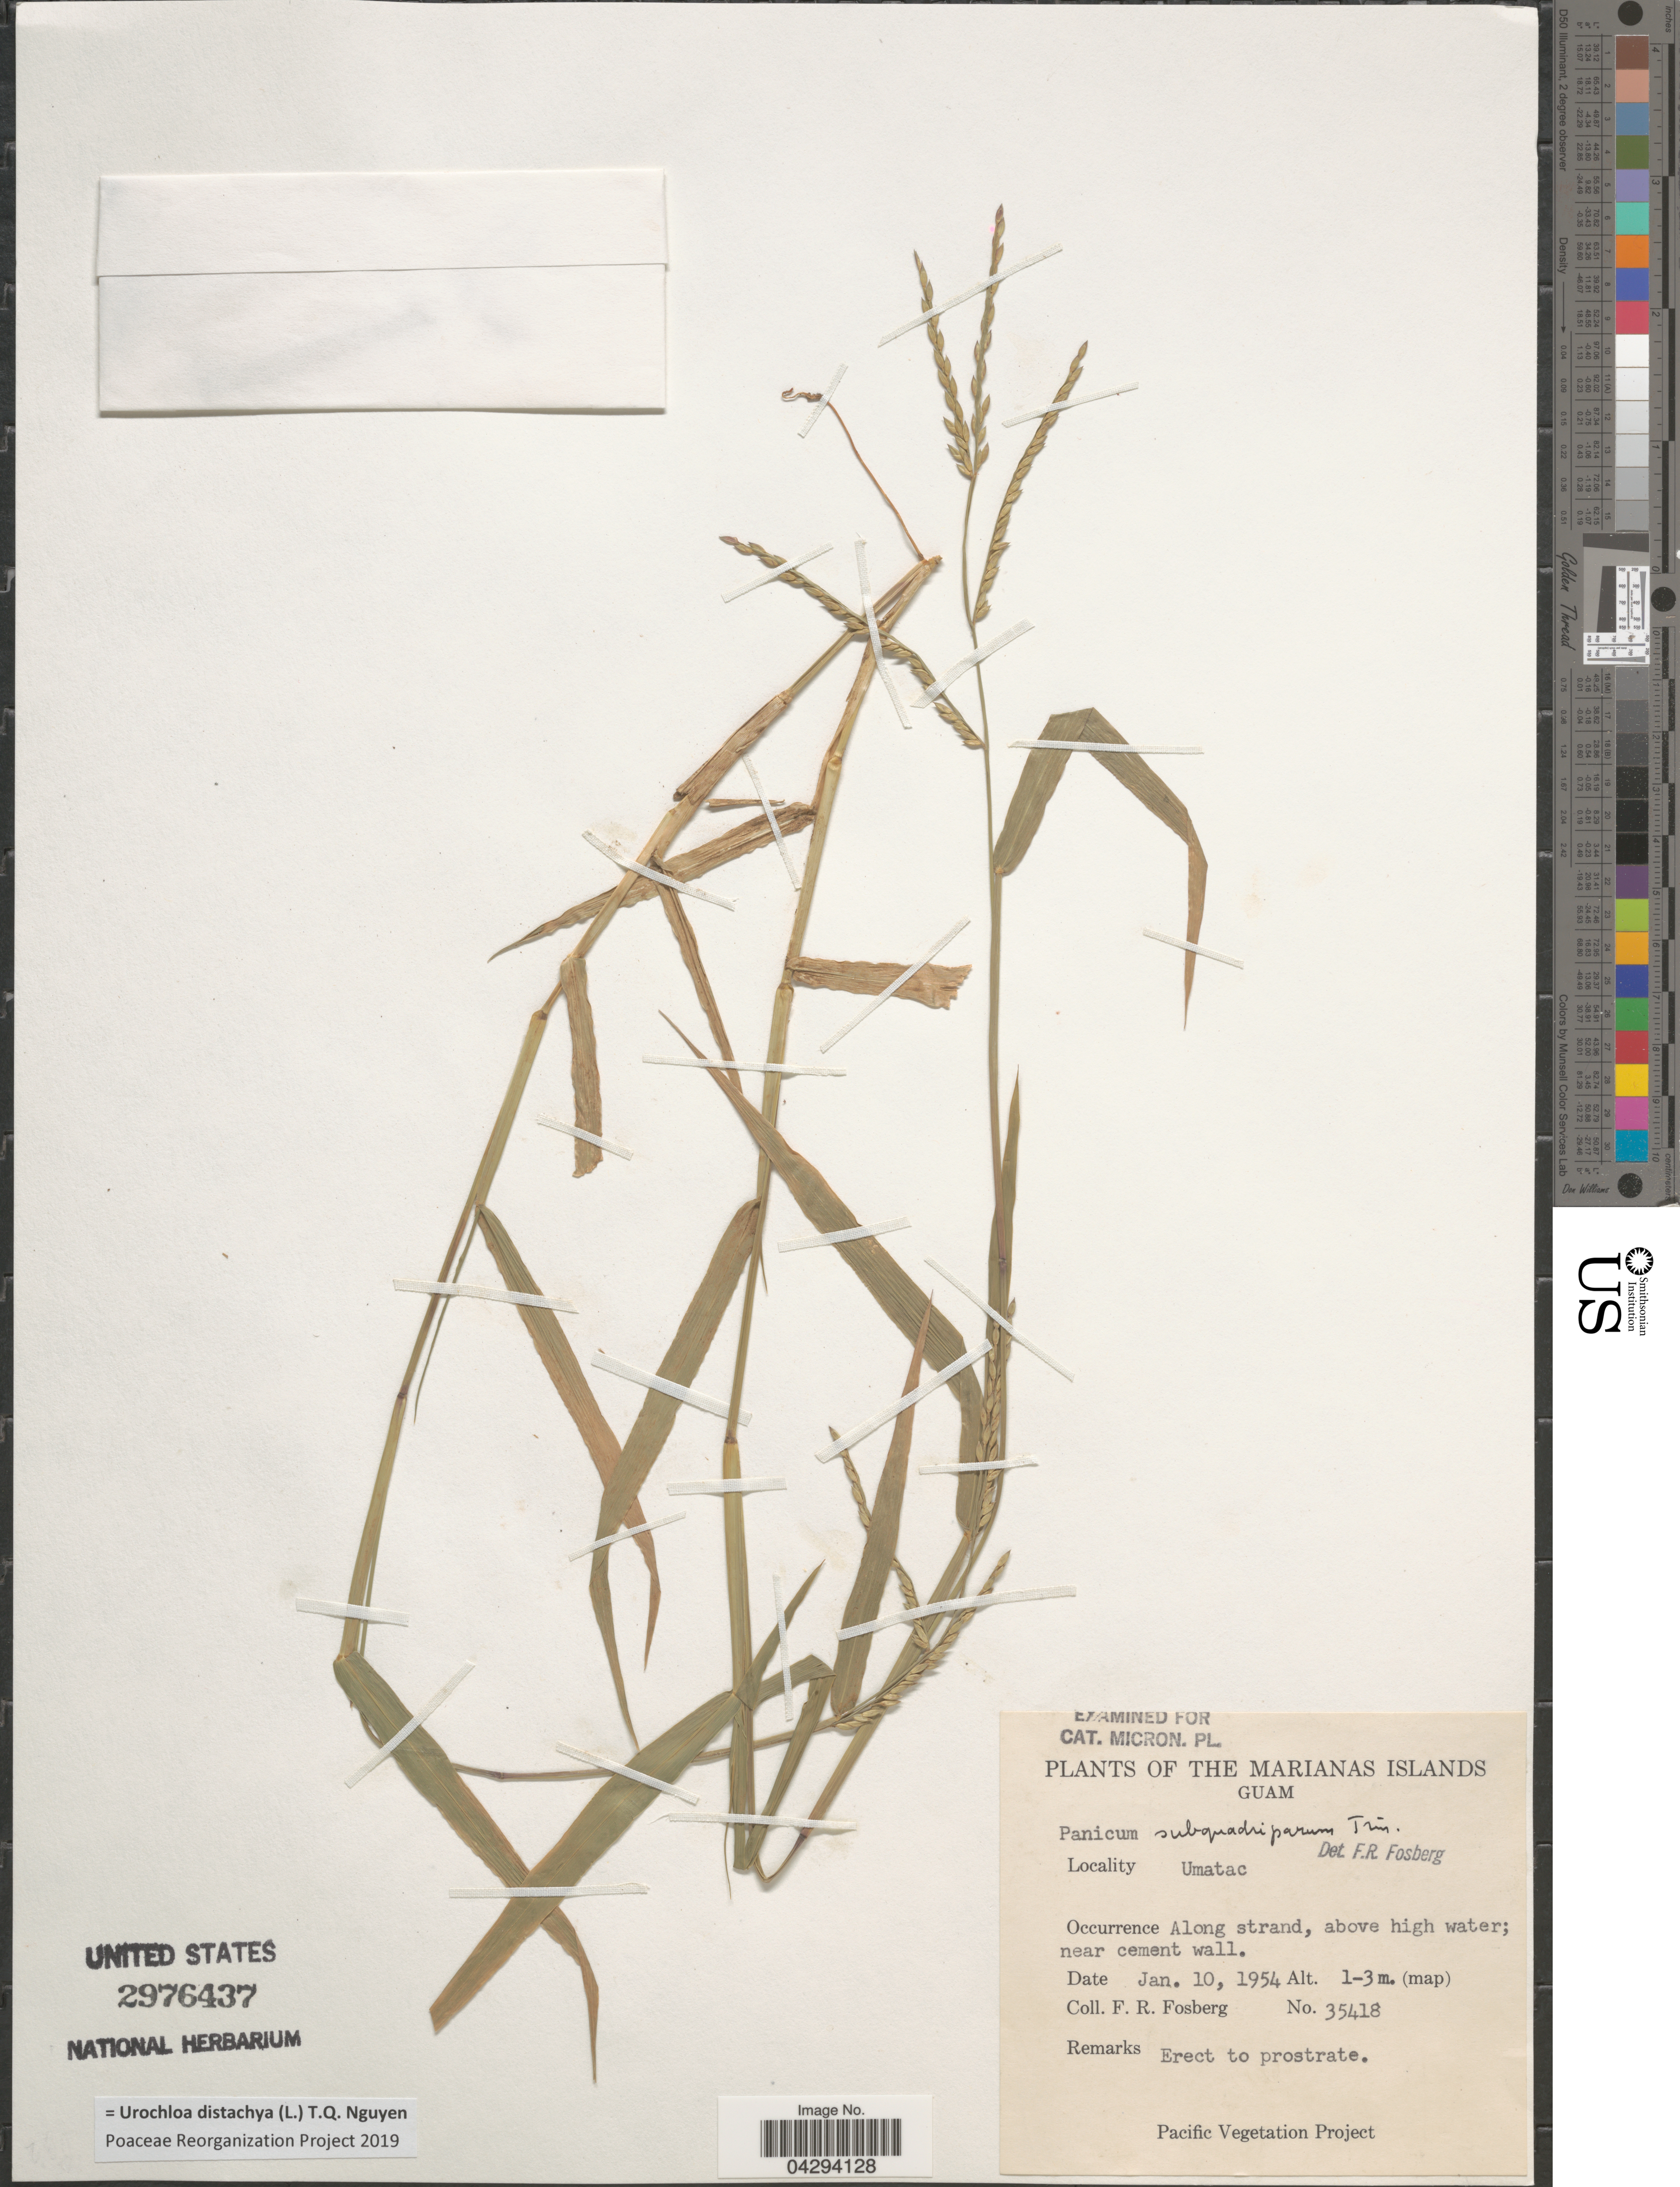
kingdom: Plantae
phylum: Tracheophyta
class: Liliopsida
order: Poales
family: Poaceae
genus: Urochloa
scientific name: Urochloa distachya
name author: (L.) T.Q. Nguyen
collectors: F. R. Fosberg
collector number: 35418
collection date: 1954-01-10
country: Guam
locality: The Marianas Islands. Umatac.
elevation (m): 1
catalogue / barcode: US 2976437